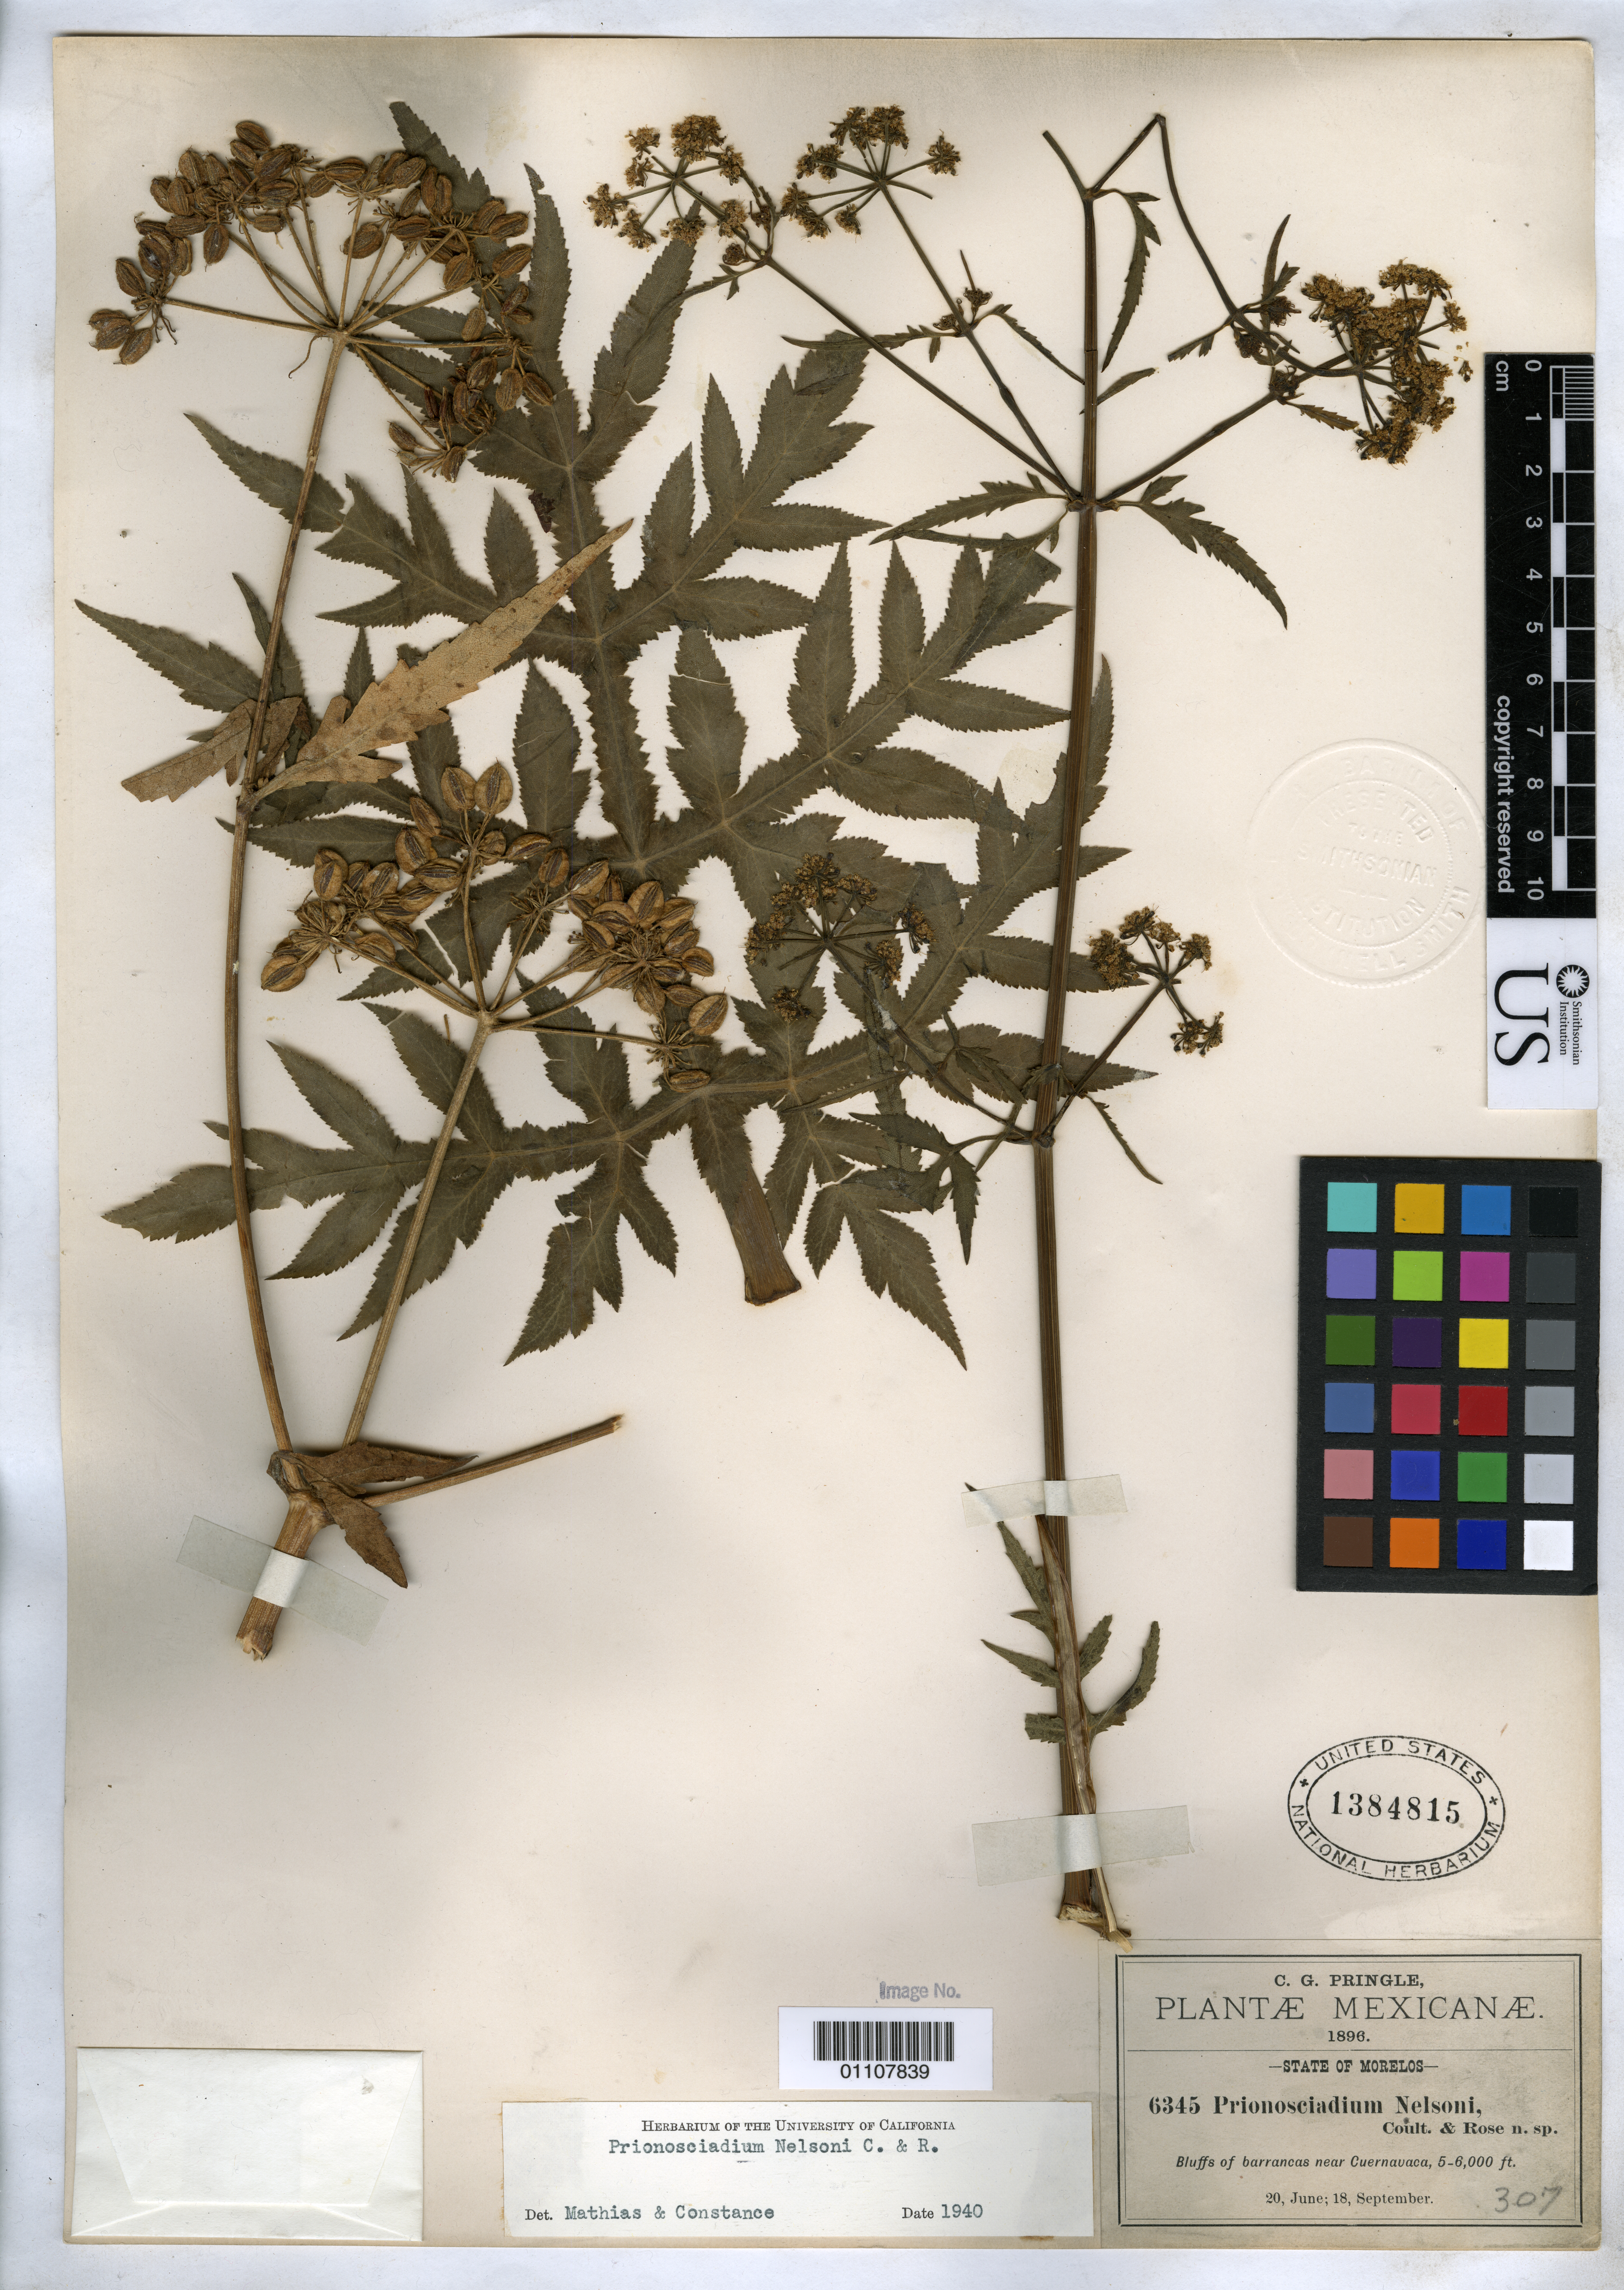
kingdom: Plantae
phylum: Tracheophyta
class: Magnoliopsida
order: Apiales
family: Apiaceae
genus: Prionosciadium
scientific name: Prionosciadium nelsonii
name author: J.M. Coult. & Rose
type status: Syntype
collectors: C. G. Pringle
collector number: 6345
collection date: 1896-06-20,1896-09-18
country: Mexico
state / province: Morelos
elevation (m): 1524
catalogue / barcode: US 1384815